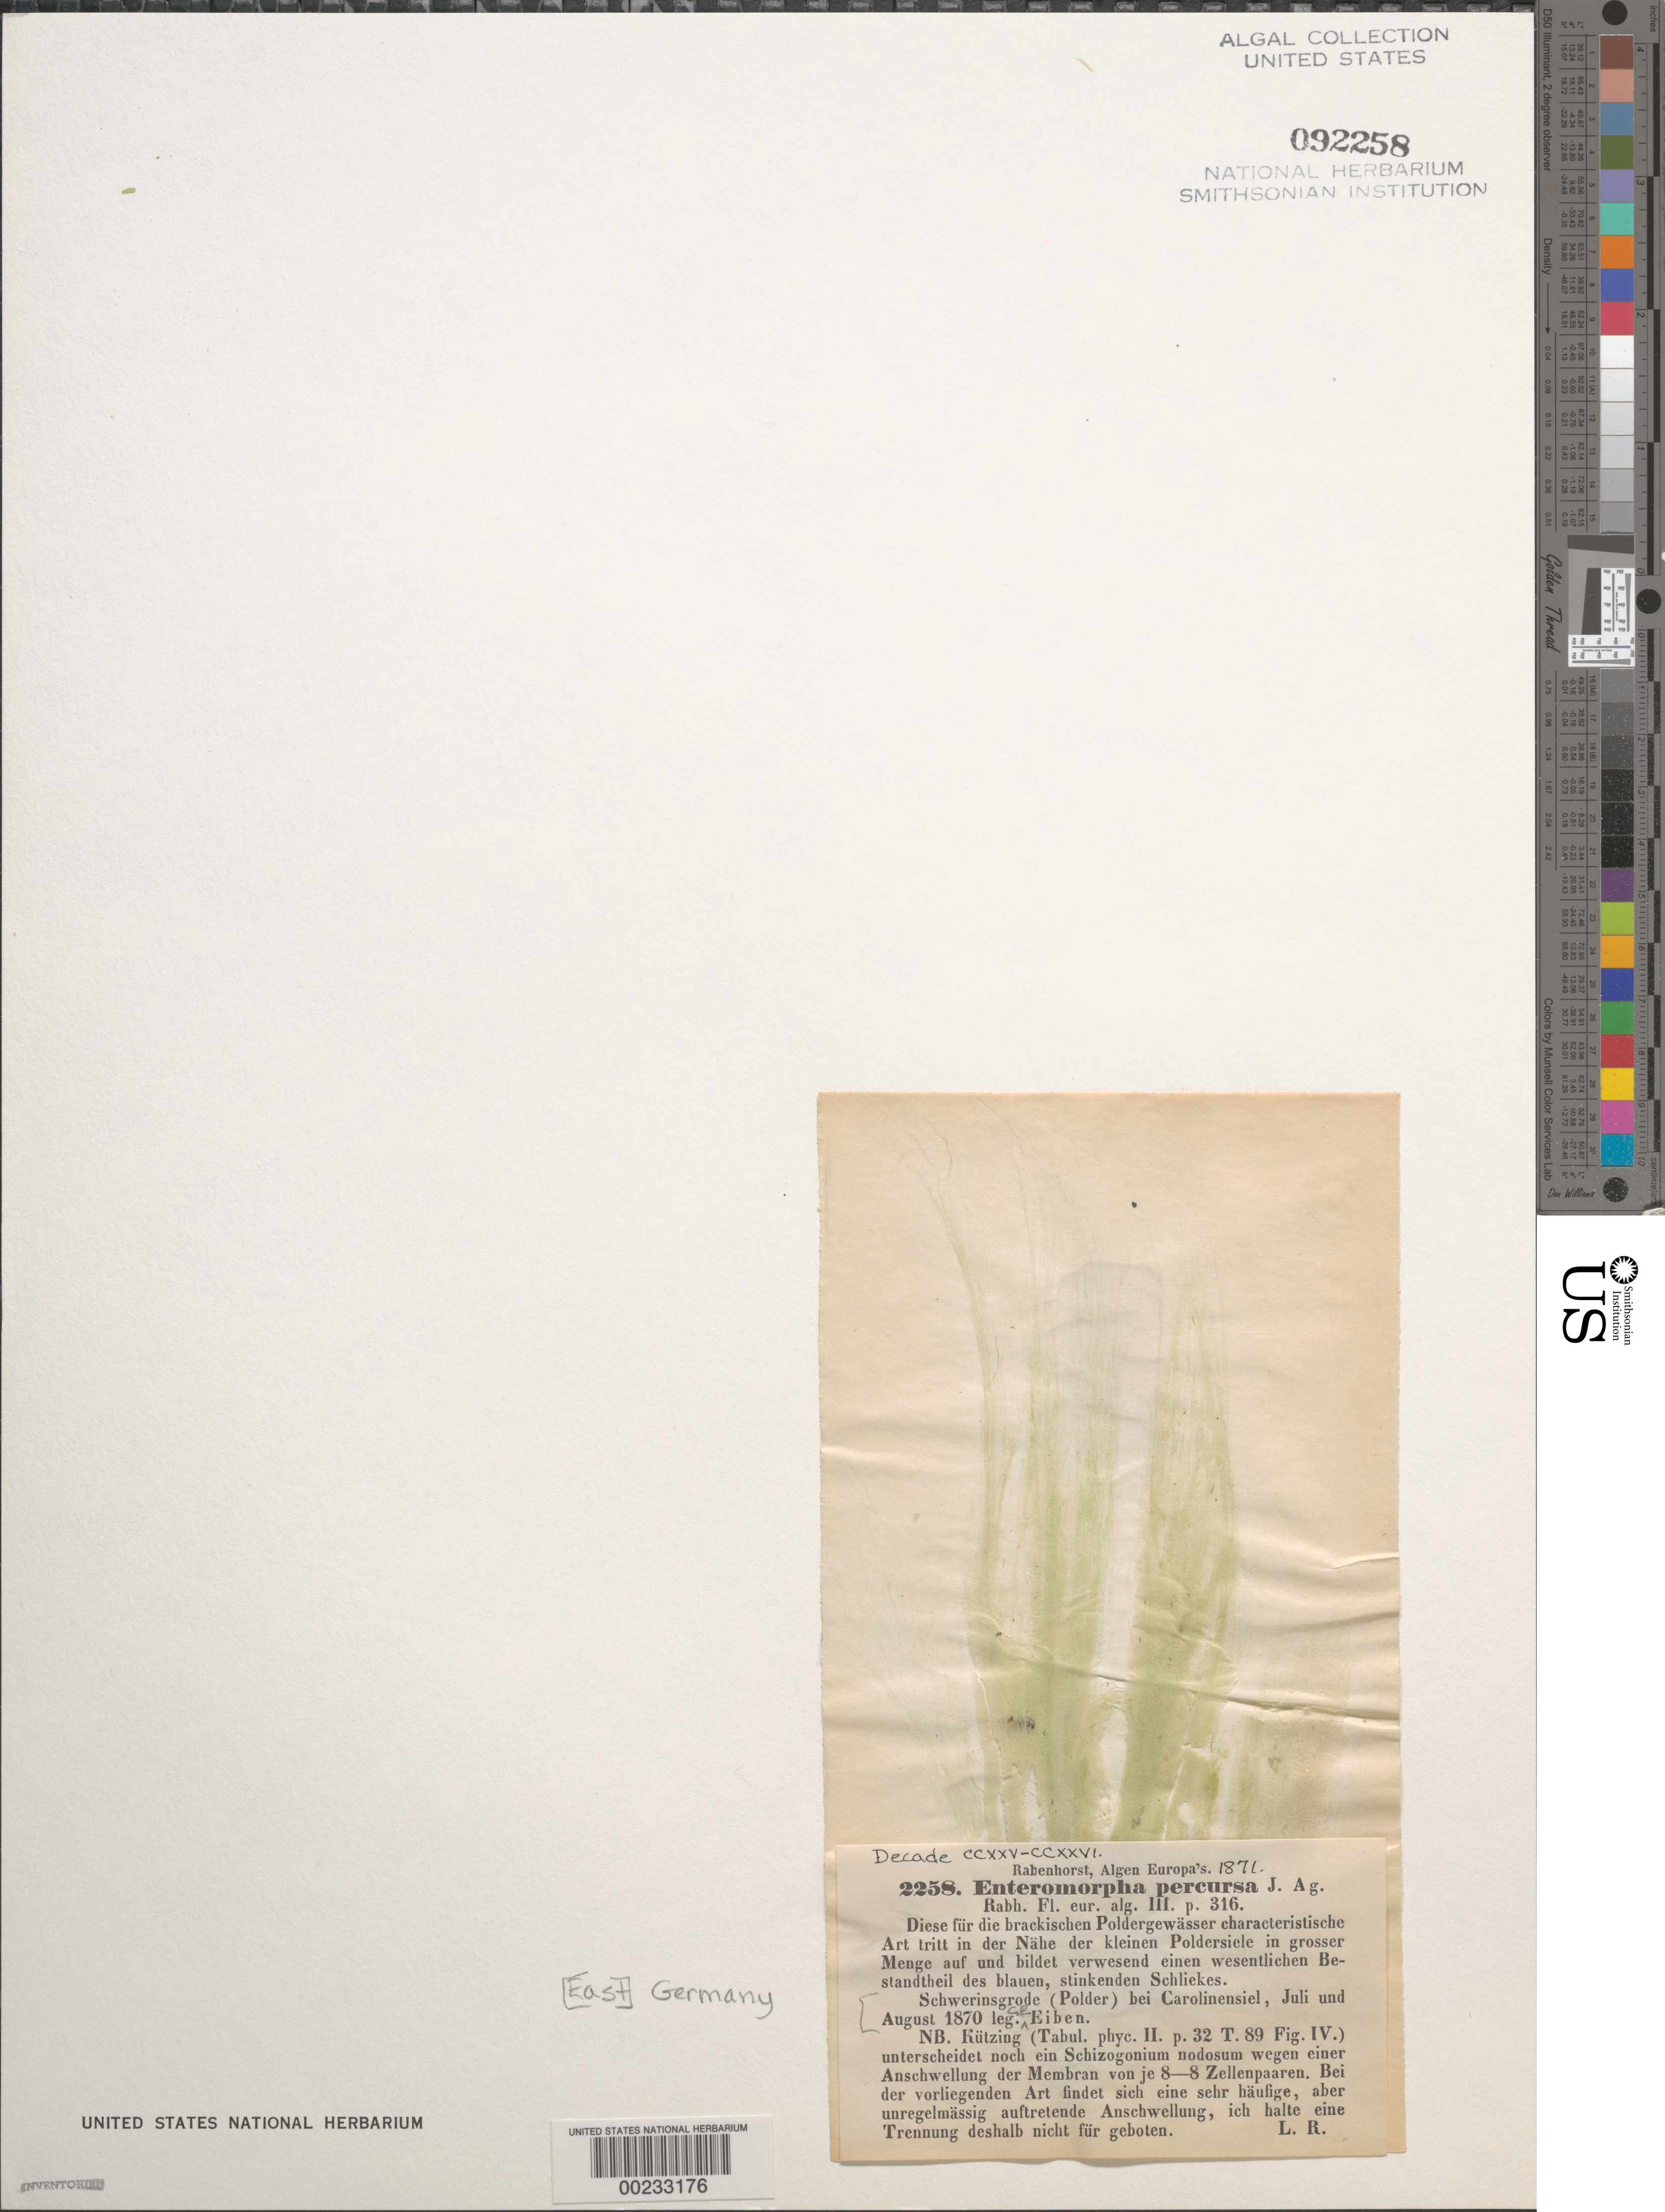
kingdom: Plantae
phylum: Chlorophyta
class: Ulvophyceae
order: Ulvales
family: Ulvaceae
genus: Percursaria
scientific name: Percursaria percursa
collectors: C. Eiben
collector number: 2258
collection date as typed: Jul 1870 AND -- Aug 1870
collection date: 1870-07,1870-08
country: Germany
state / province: Niedersachsen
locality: Schwerinsgrade (Polder) near Carolinensiel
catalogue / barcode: US 92258